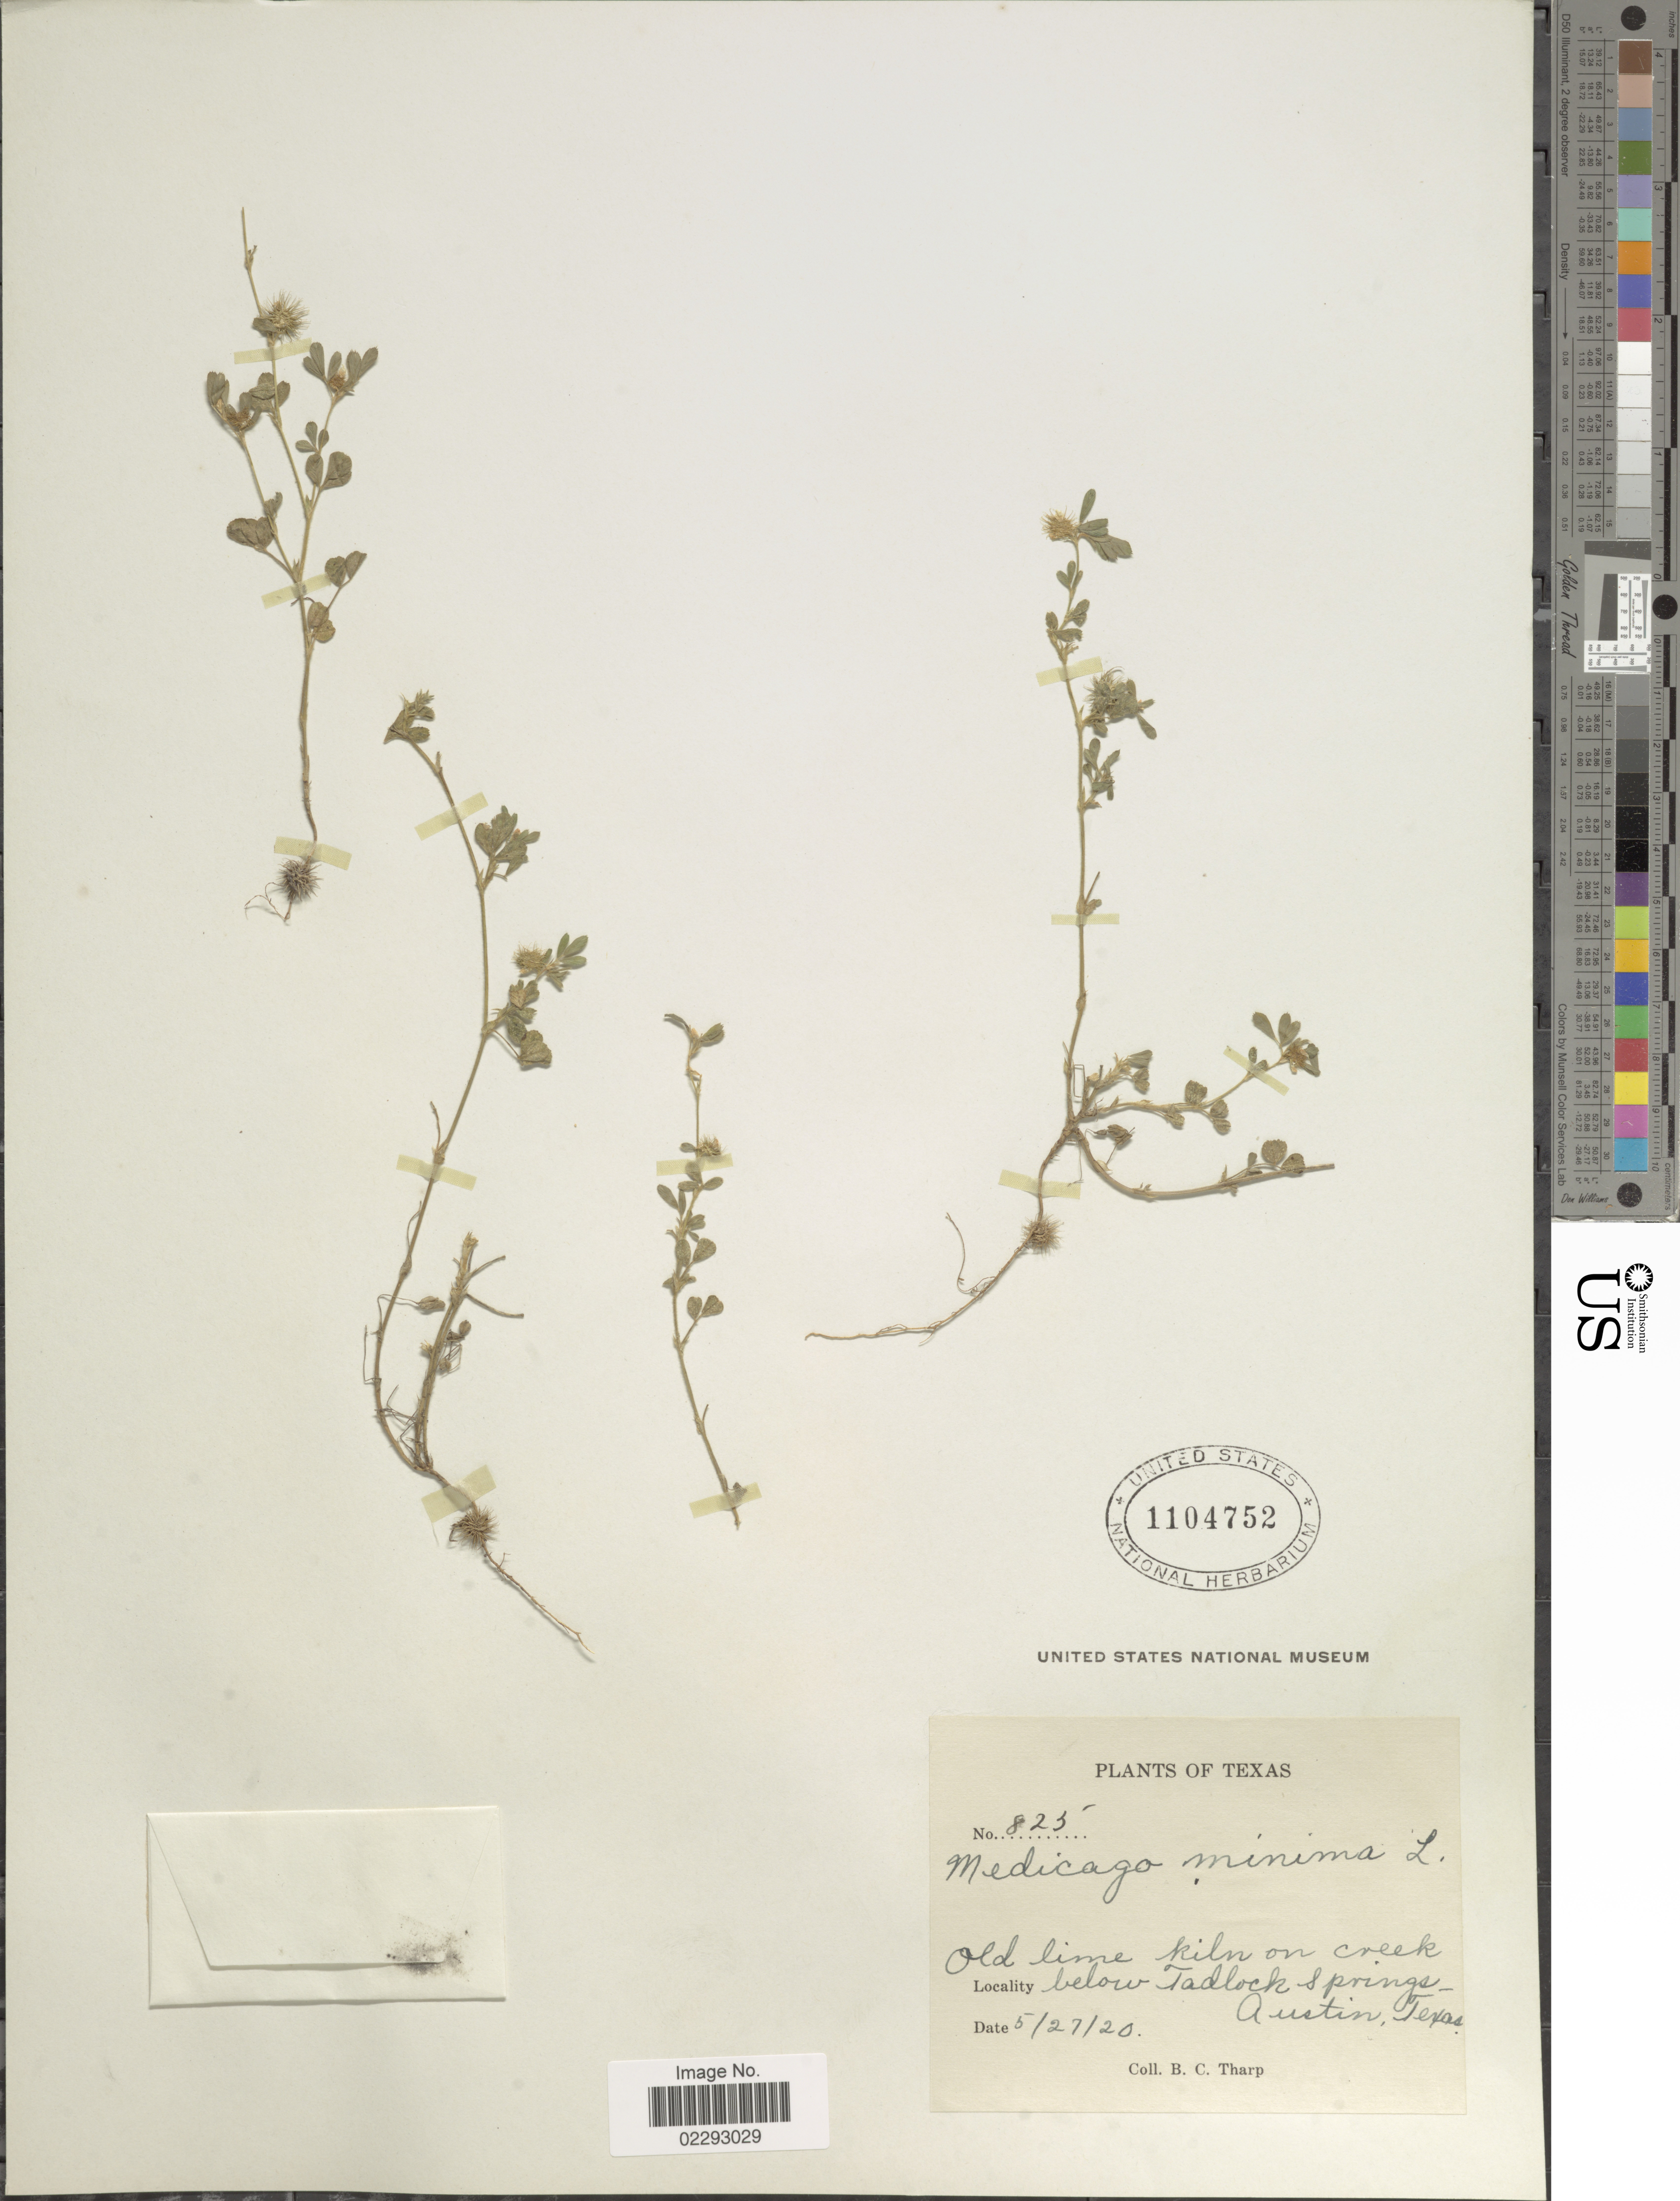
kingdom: Plantae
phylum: Tracheophyta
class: Magnoliopsida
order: Fabales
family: Fabaceae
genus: Medicago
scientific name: Medicago minima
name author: Lam.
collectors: B. C. Tharp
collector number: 825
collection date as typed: Transcribed d/m/y: 27/5/20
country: United States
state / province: Texas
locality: Texas, Below Tadlock Springs -Springs Austin, Texas.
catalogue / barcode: US 1104752